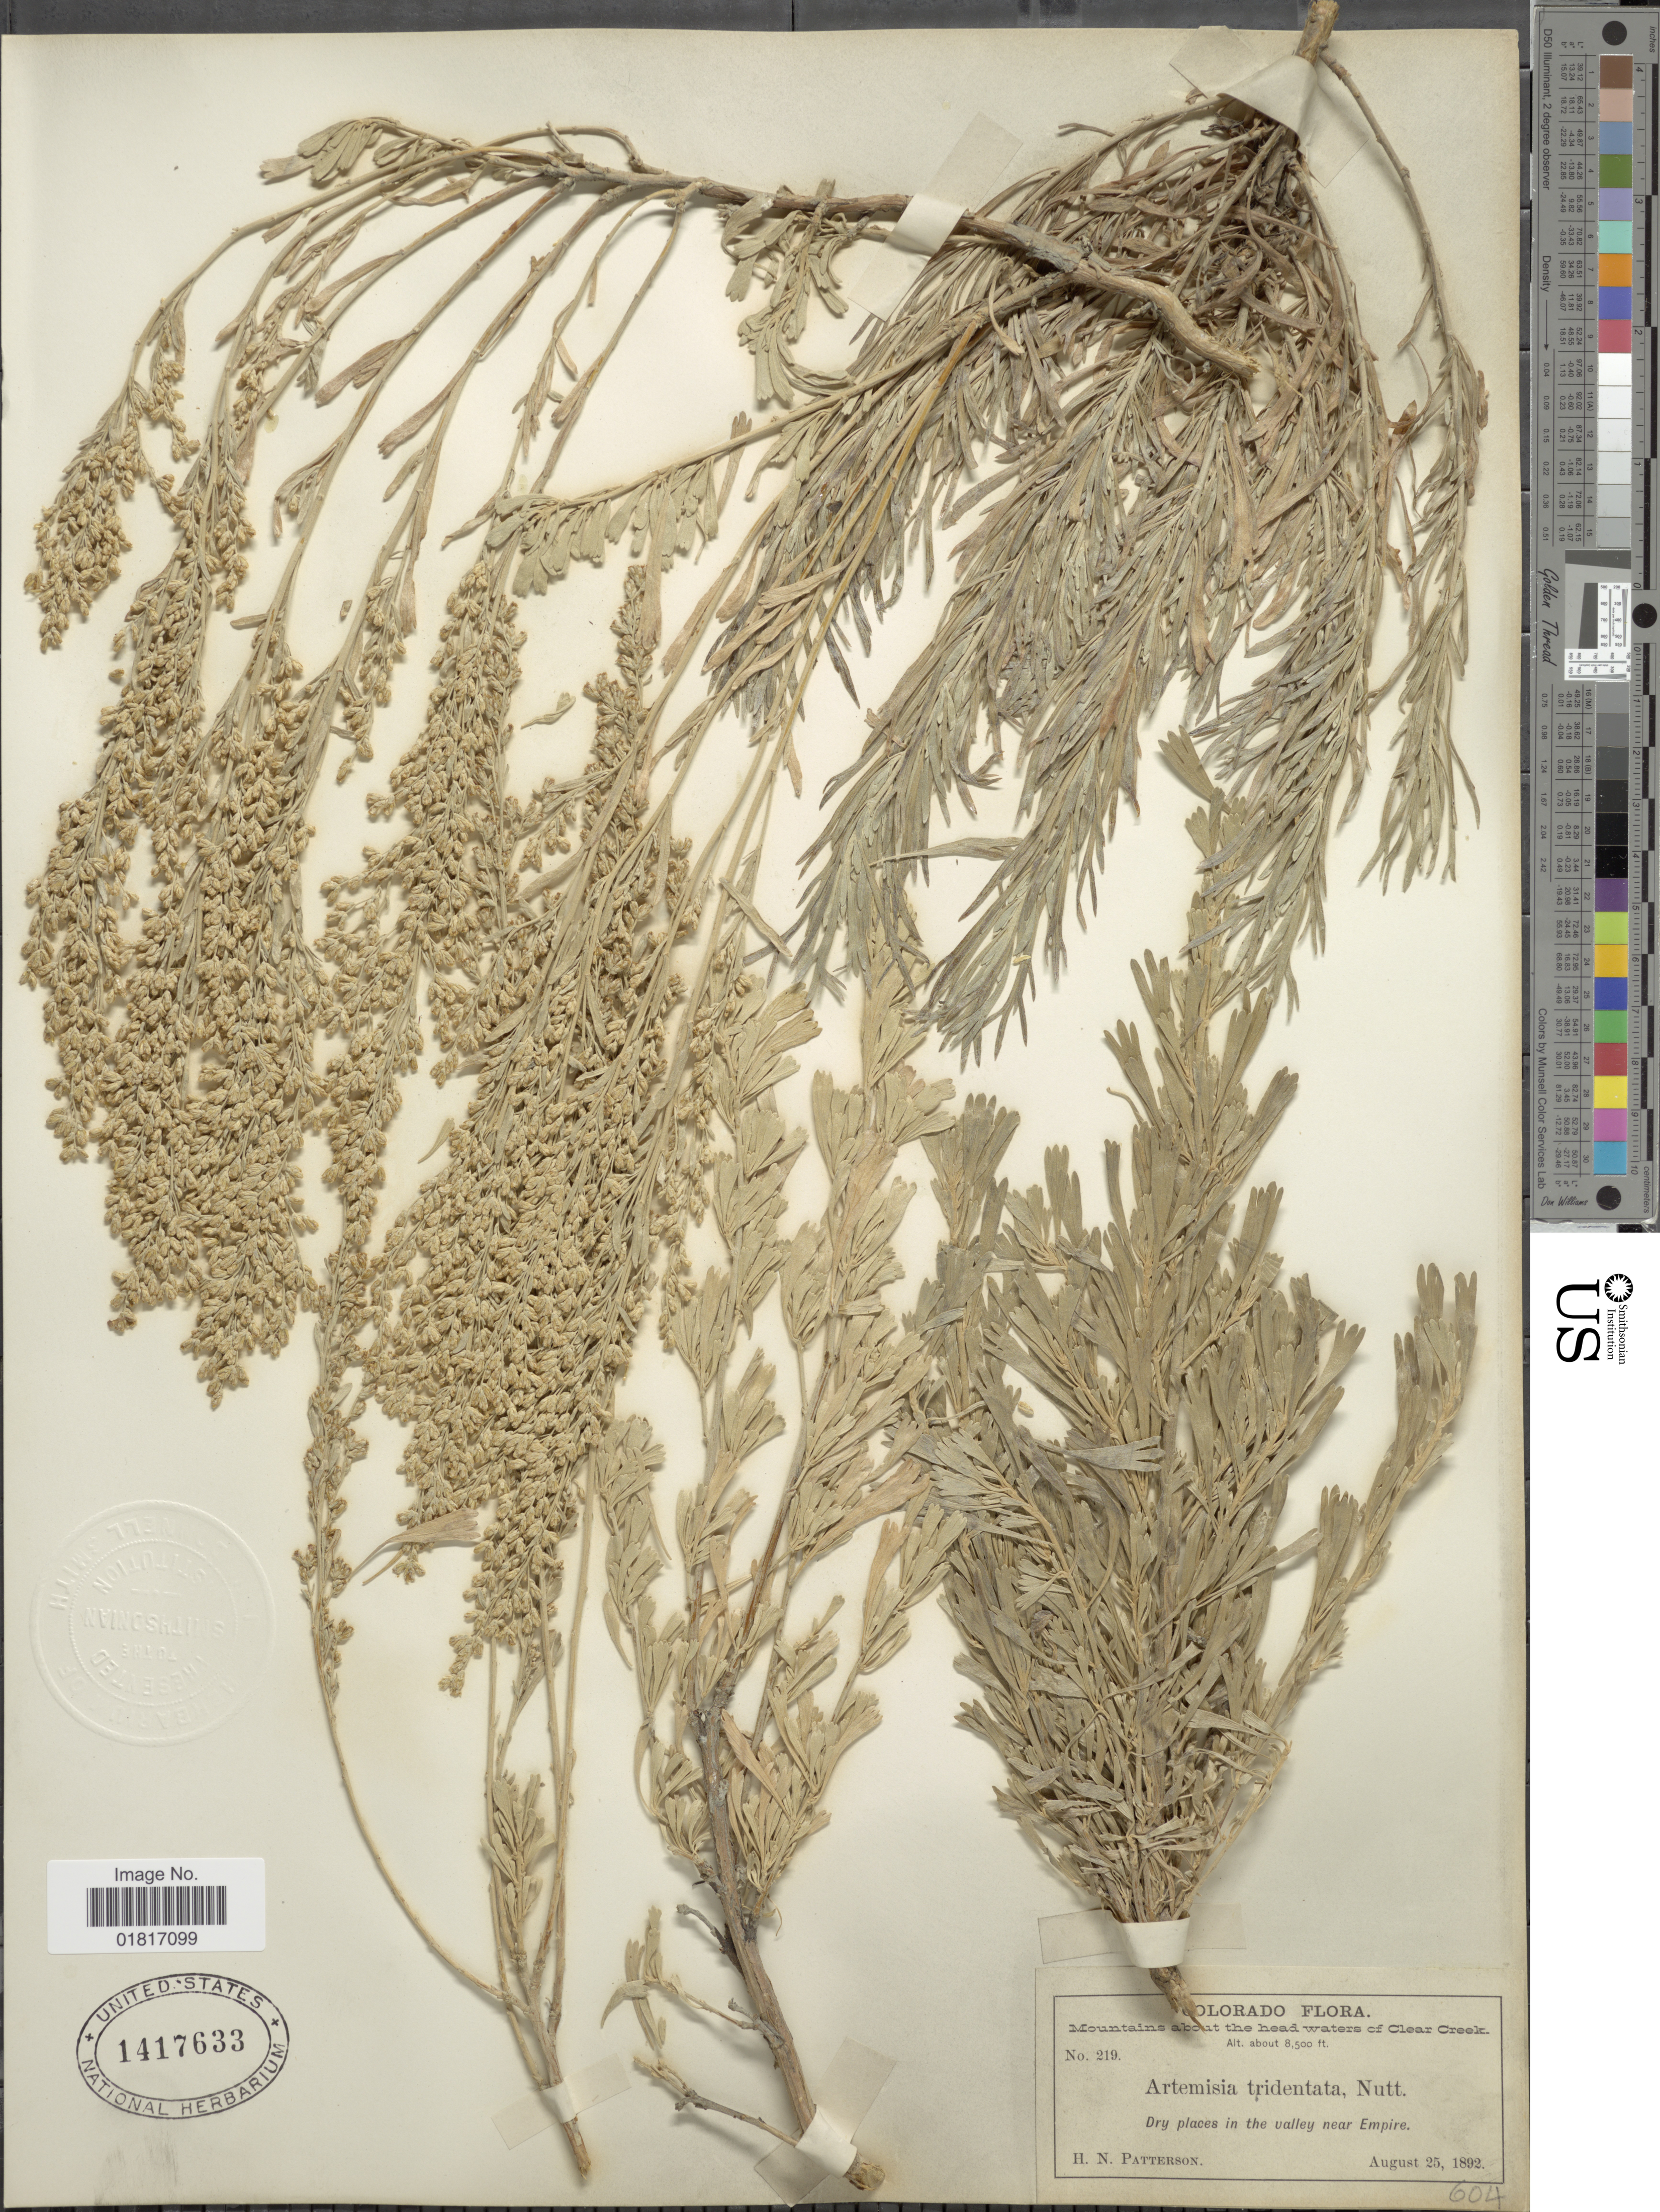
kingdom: Plantae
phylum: Tracheophyta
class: Magnoliopsida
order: Asterales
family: Asteraceae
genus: Artemisia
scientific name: Artemisia tridentata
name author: Nutt.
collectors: H. N. Patterson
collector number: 219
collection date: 1892-08-25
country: United States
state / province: Colorado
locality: Mountains about the headwaters of Clear Creek, Dry places in the valley near Empire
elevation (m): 2591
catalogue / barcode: US 1417633